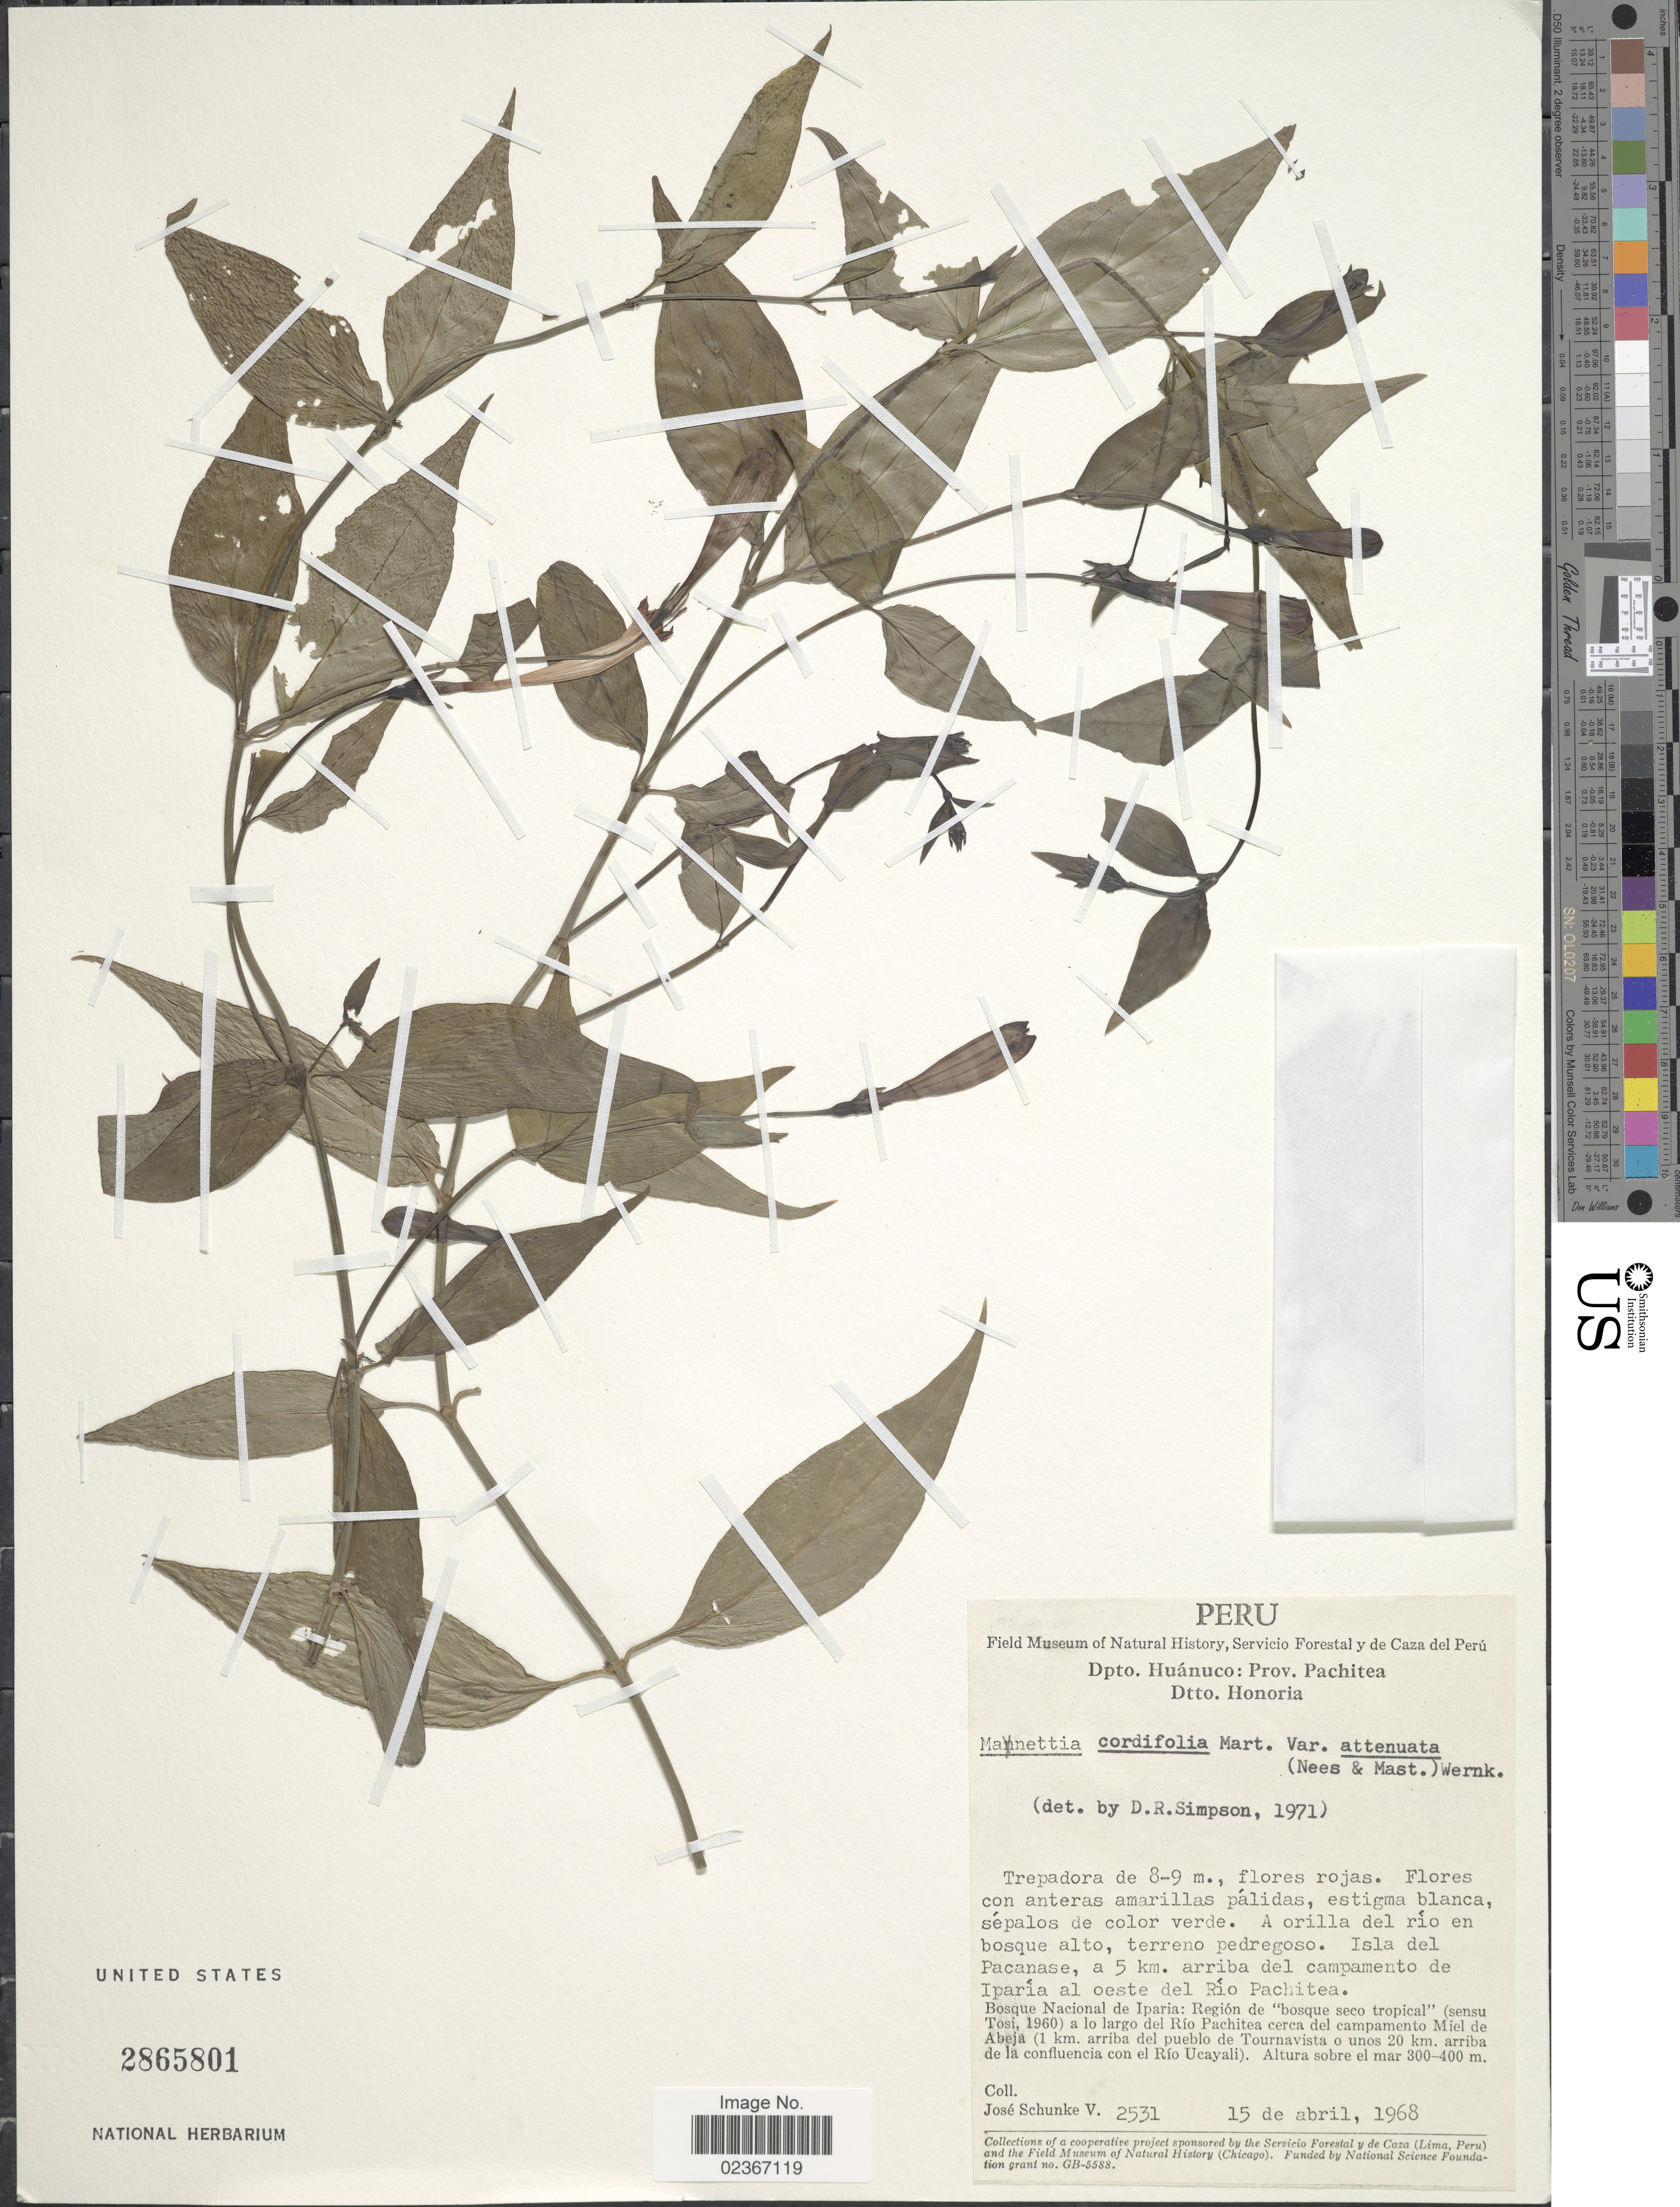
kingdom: Plantae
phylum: Tracheophyta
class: Magnoliopsida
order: Gentianales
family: Rubiaceae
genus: Manettia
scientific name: Manettia cordifolia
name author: Mart.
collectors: J. Schunke Vigo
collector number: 2531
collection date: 1968-04-15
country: Peru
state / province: Huánuco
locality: Dpto. Huanuco: Prov. Pachitea. Dtto. Honoria. Isla del Pacanase, a 5 km. arriba del campamento de Iparia al oeste del Rio Pachitea. Bosque Nacional de Iparia: Region de "bosque seco tropical" (sensu Tosi, 1960) a lo largo del Rio Pachitea cerca del campamento Miel de Abeja ( 1 km. arriba del pueblo de Tournavista o unos 20 km. arriba de la confluencia con el Rio Ucayali)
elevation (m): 300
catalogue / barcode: US 2865801